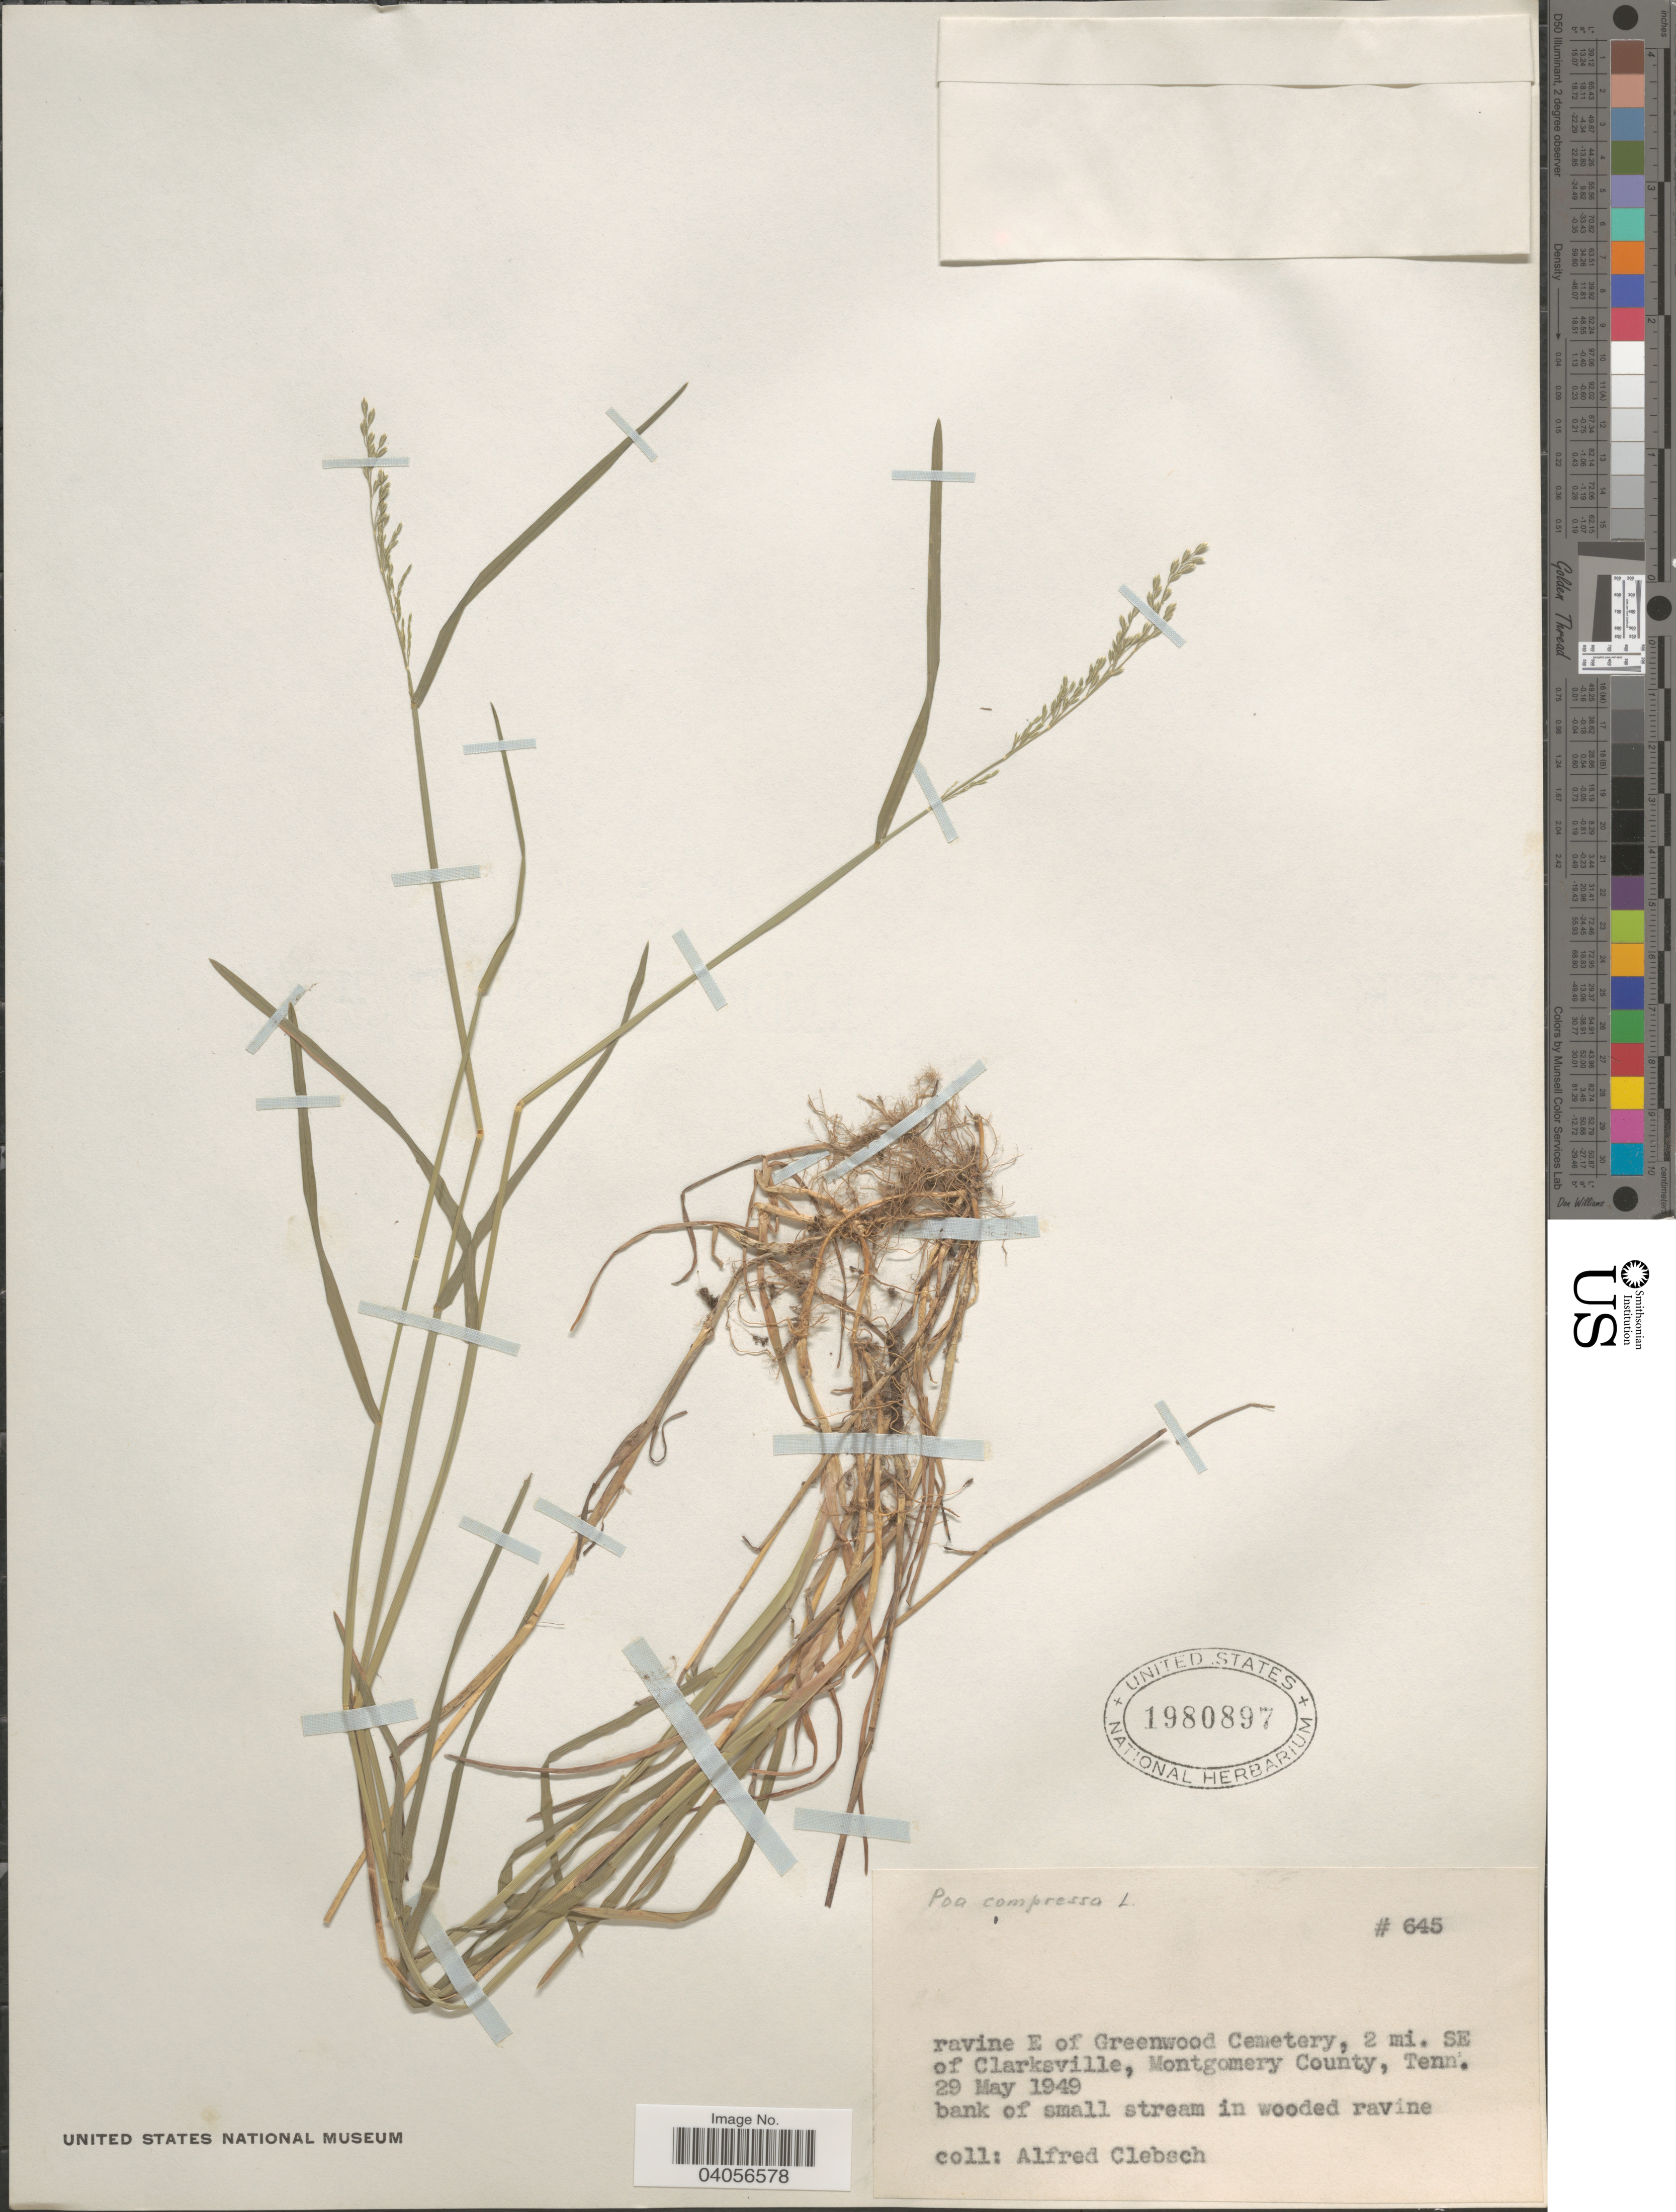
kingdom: Plantae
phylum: Tracheophyta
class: Liliopsida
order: Poales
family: Poaceae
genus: Poa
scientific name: Poa compressa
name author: L.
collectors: A. Clebsch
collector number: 645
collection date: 1949-05-29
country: United States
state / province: Tennessee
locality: Ravine E of Greenwood Cemetery, 2 mi. SE of Clarksville, Montgomery County.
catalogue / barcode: US 1980897